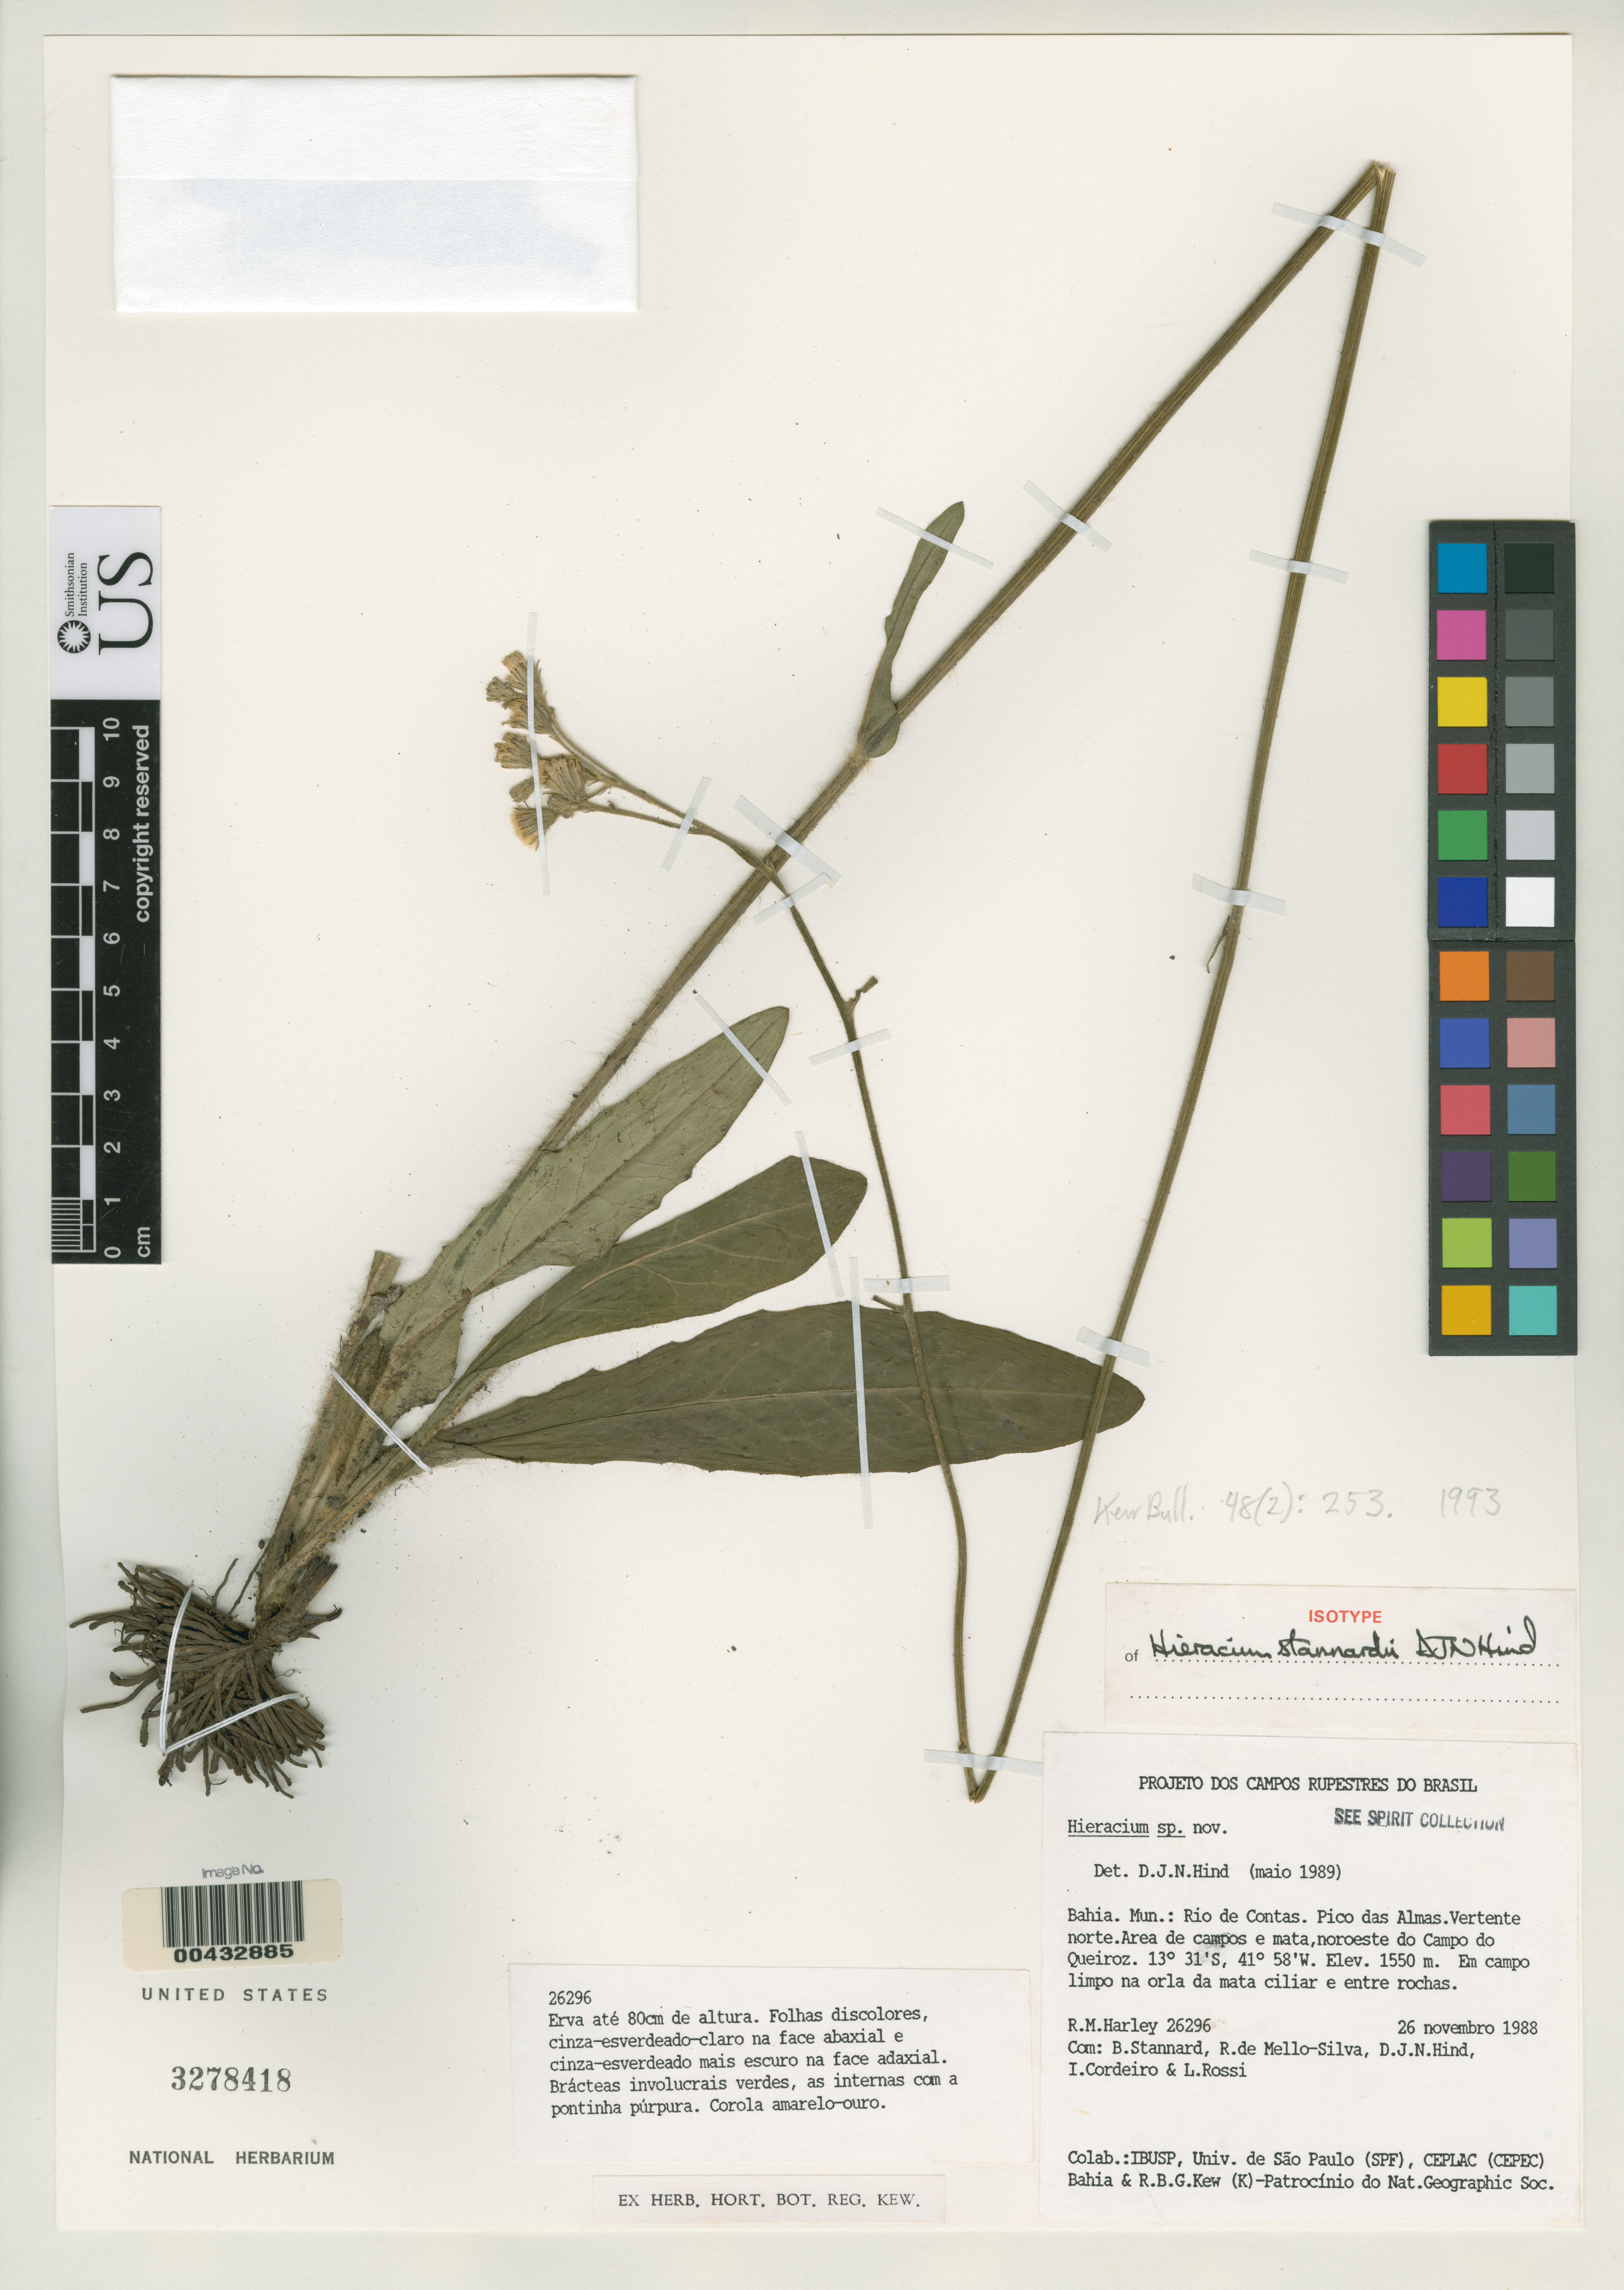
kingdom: Plantae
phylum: Tracheophyta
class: Magnoliopsida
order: Asterales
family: Asteraceae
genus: Hieracium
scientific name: Hieracium stannardii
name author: D.J.N. Hind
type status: Isotype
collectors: R. M. Harley, B. L. Stannard, R. Mello-Silva, D. J. N. Hind, I. Cordeiro & L. Rossi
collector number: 26296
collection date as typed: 26 Nov 1988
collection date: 1988-11-26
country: Brazil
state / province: Bahia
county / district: Rio de Contas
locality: Pico das Almas, Vertente Norte, area de Campos E Mata, noroeste do Campo do Queiroz.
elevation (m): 1550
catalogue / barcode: US 3278418